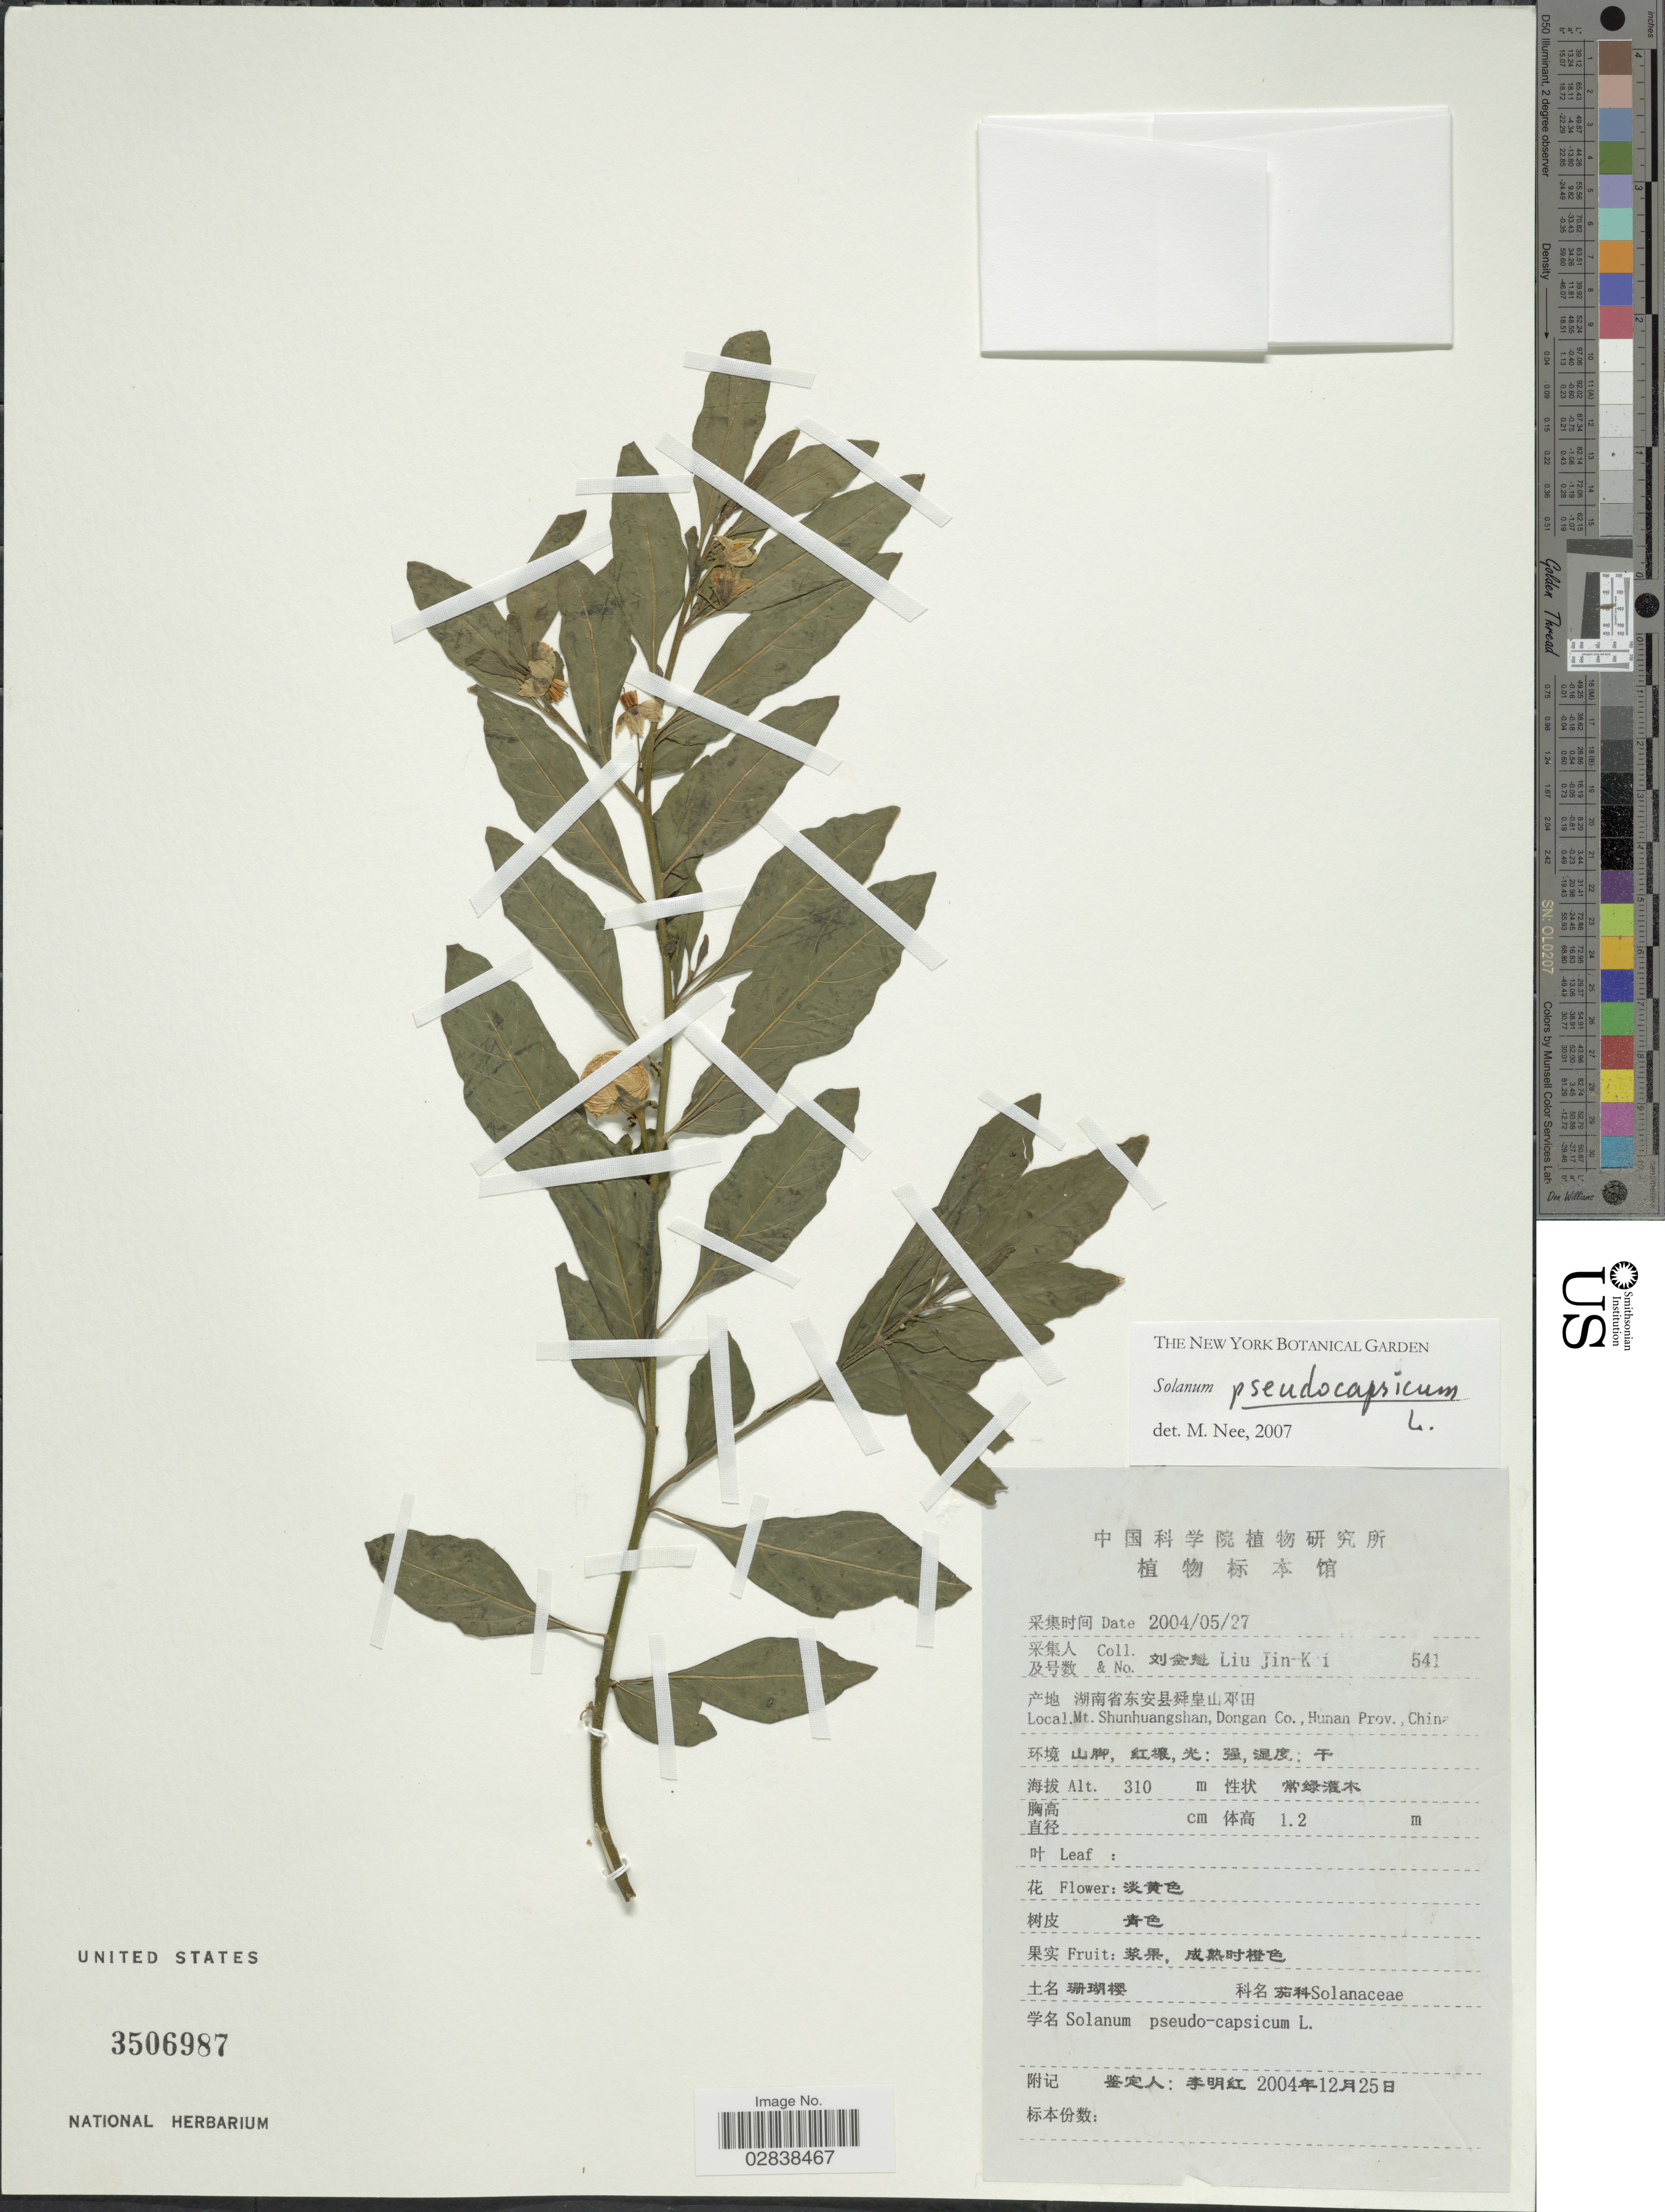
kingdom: Plantae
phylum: Tracheophyta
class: Magnoliopsida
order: Solanales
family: Solanaceae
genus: Solanum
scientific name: Solanum pseudocapsicum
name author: L.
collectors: Liu Jin-Kui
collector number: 541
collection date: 2004-05-27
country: China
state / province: Hunan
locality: Mt. Shunhuangshan, Dongan Co., Hunan Prov., China.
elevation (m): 310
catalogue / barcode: US 3506987